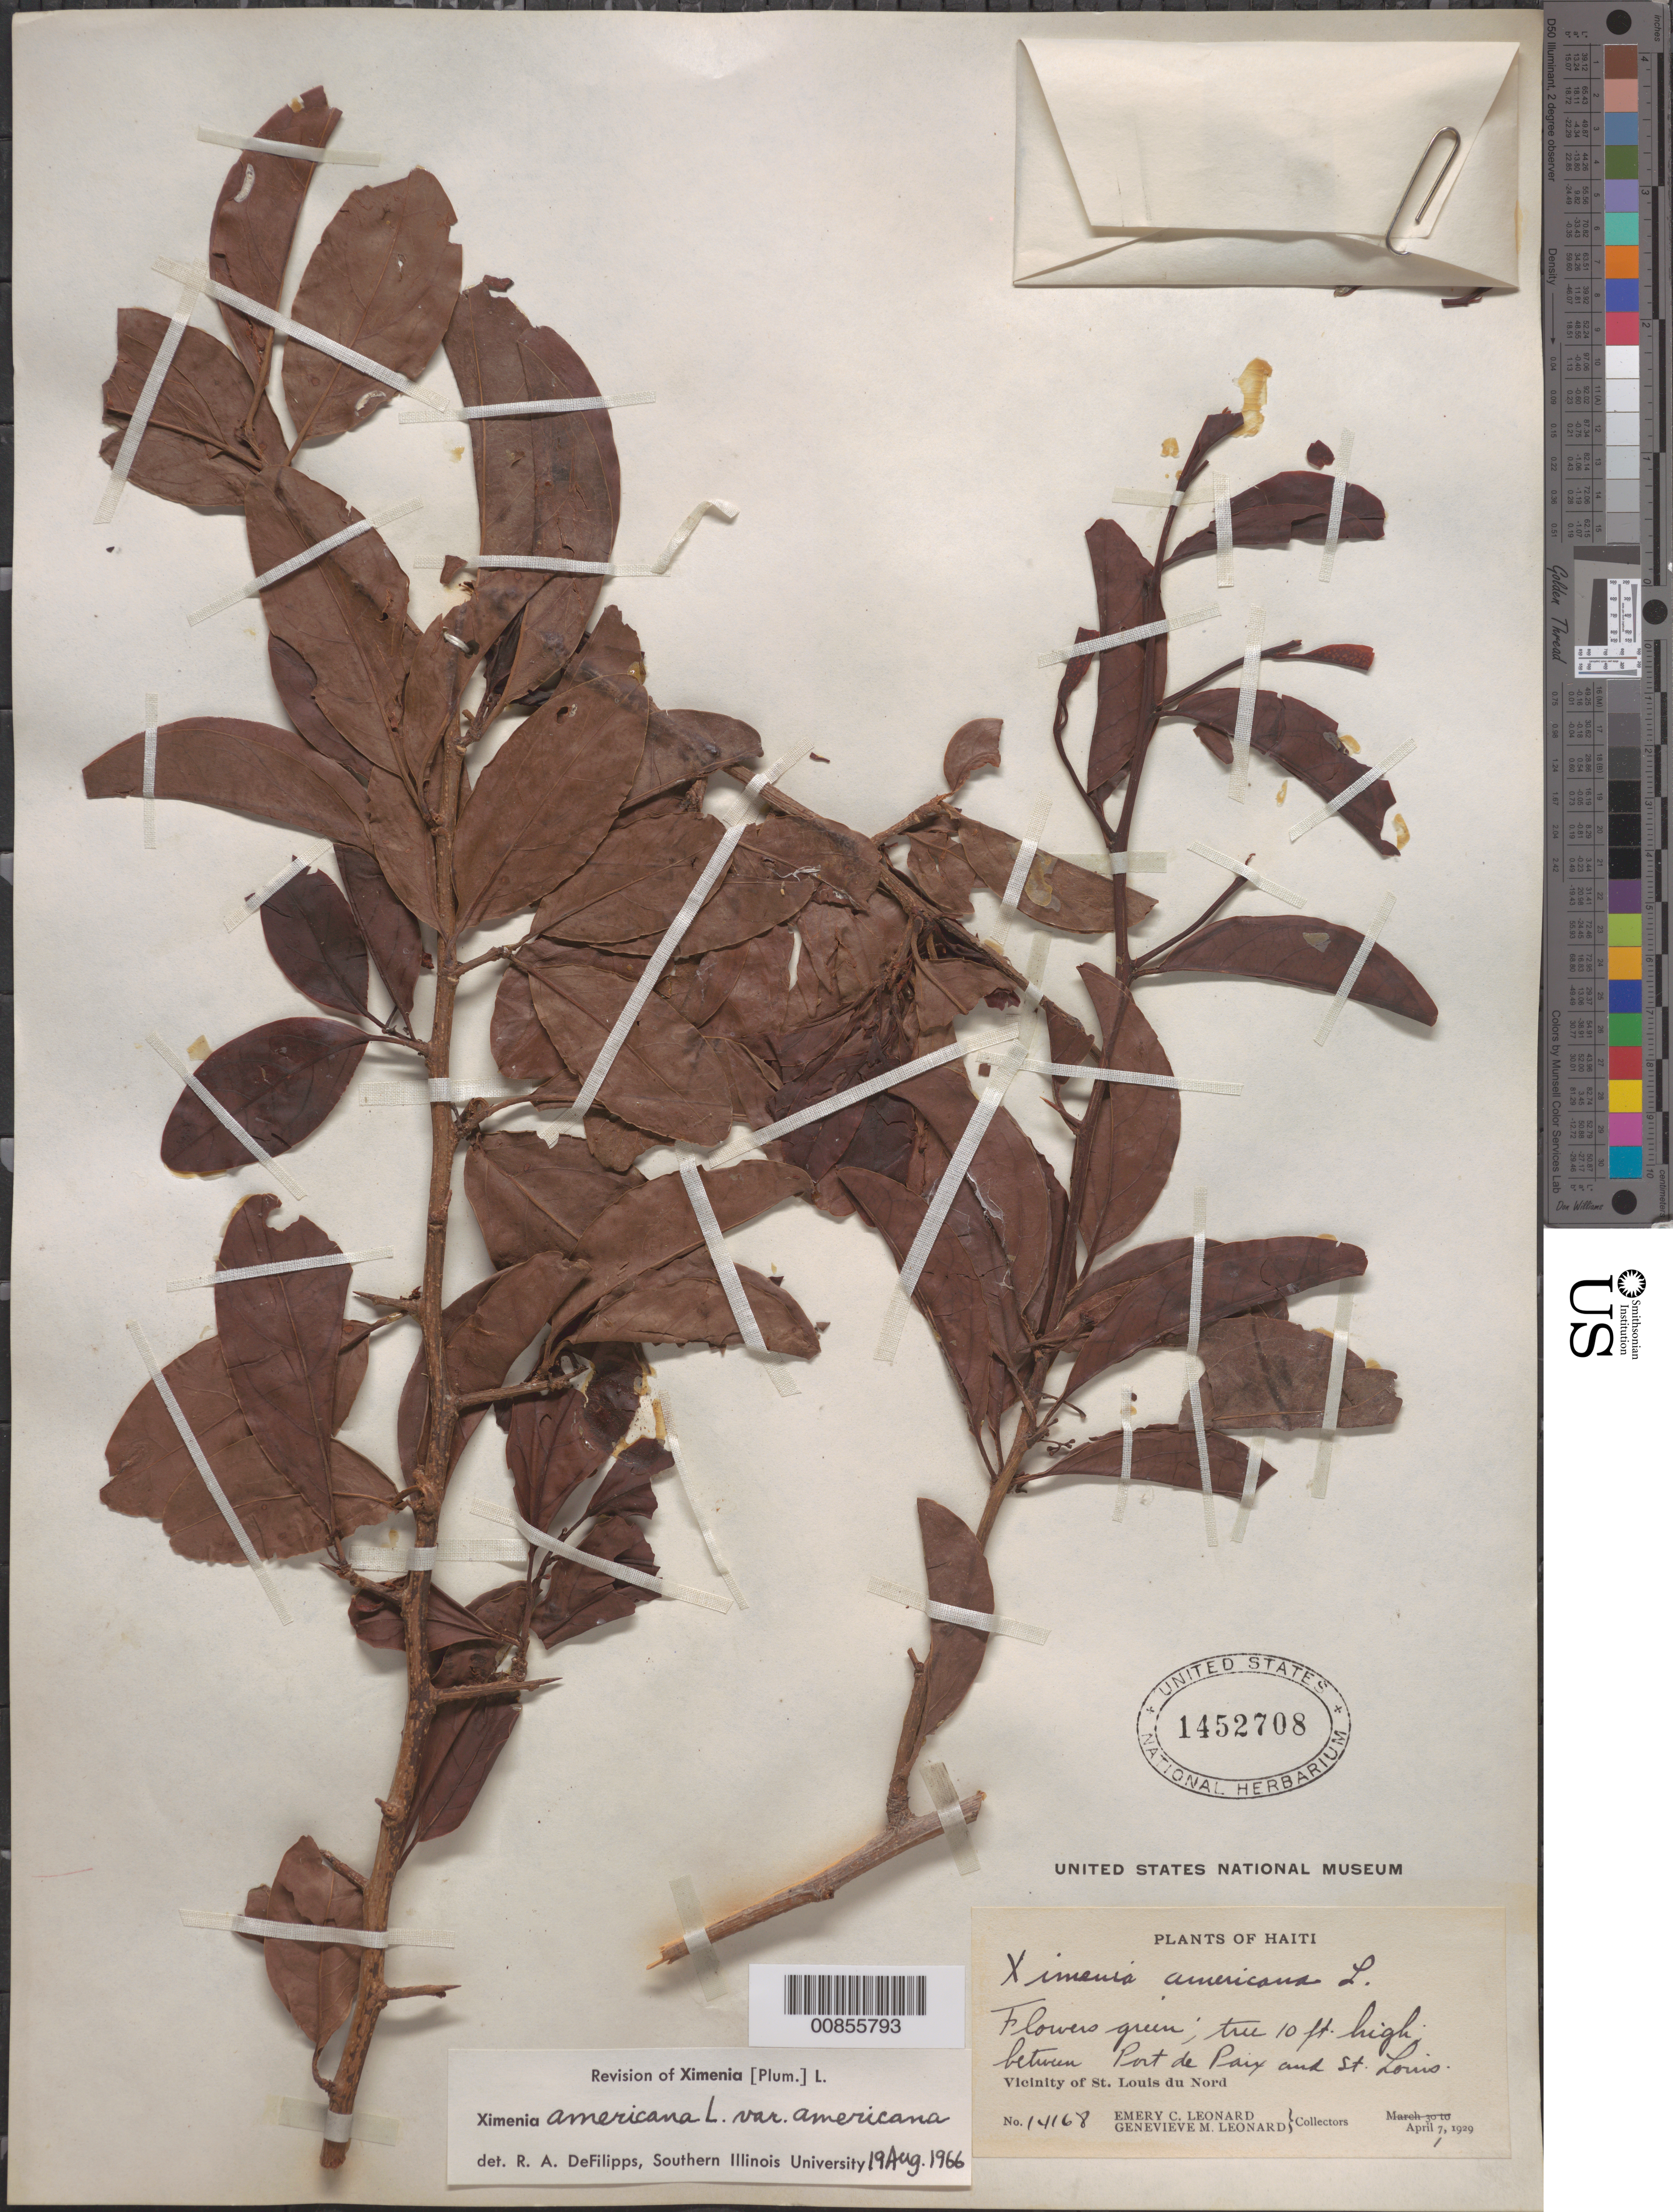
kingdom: Plantae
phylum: Tracheophyta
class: Magnoliopsida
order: Santalales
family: Ximeniaceae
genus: Ximenia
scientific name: Ximenia americana var. americana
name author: L.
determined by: DeFilipps, R. A.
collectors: E. C. Leonard & G. M. Leonard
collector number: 14168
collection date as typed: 01 Apr 1929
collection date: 1929-04-01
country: Haiti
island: Hispaniola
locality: Between Port de Paix and St. Louis du Nord.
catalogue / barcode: US 1452708